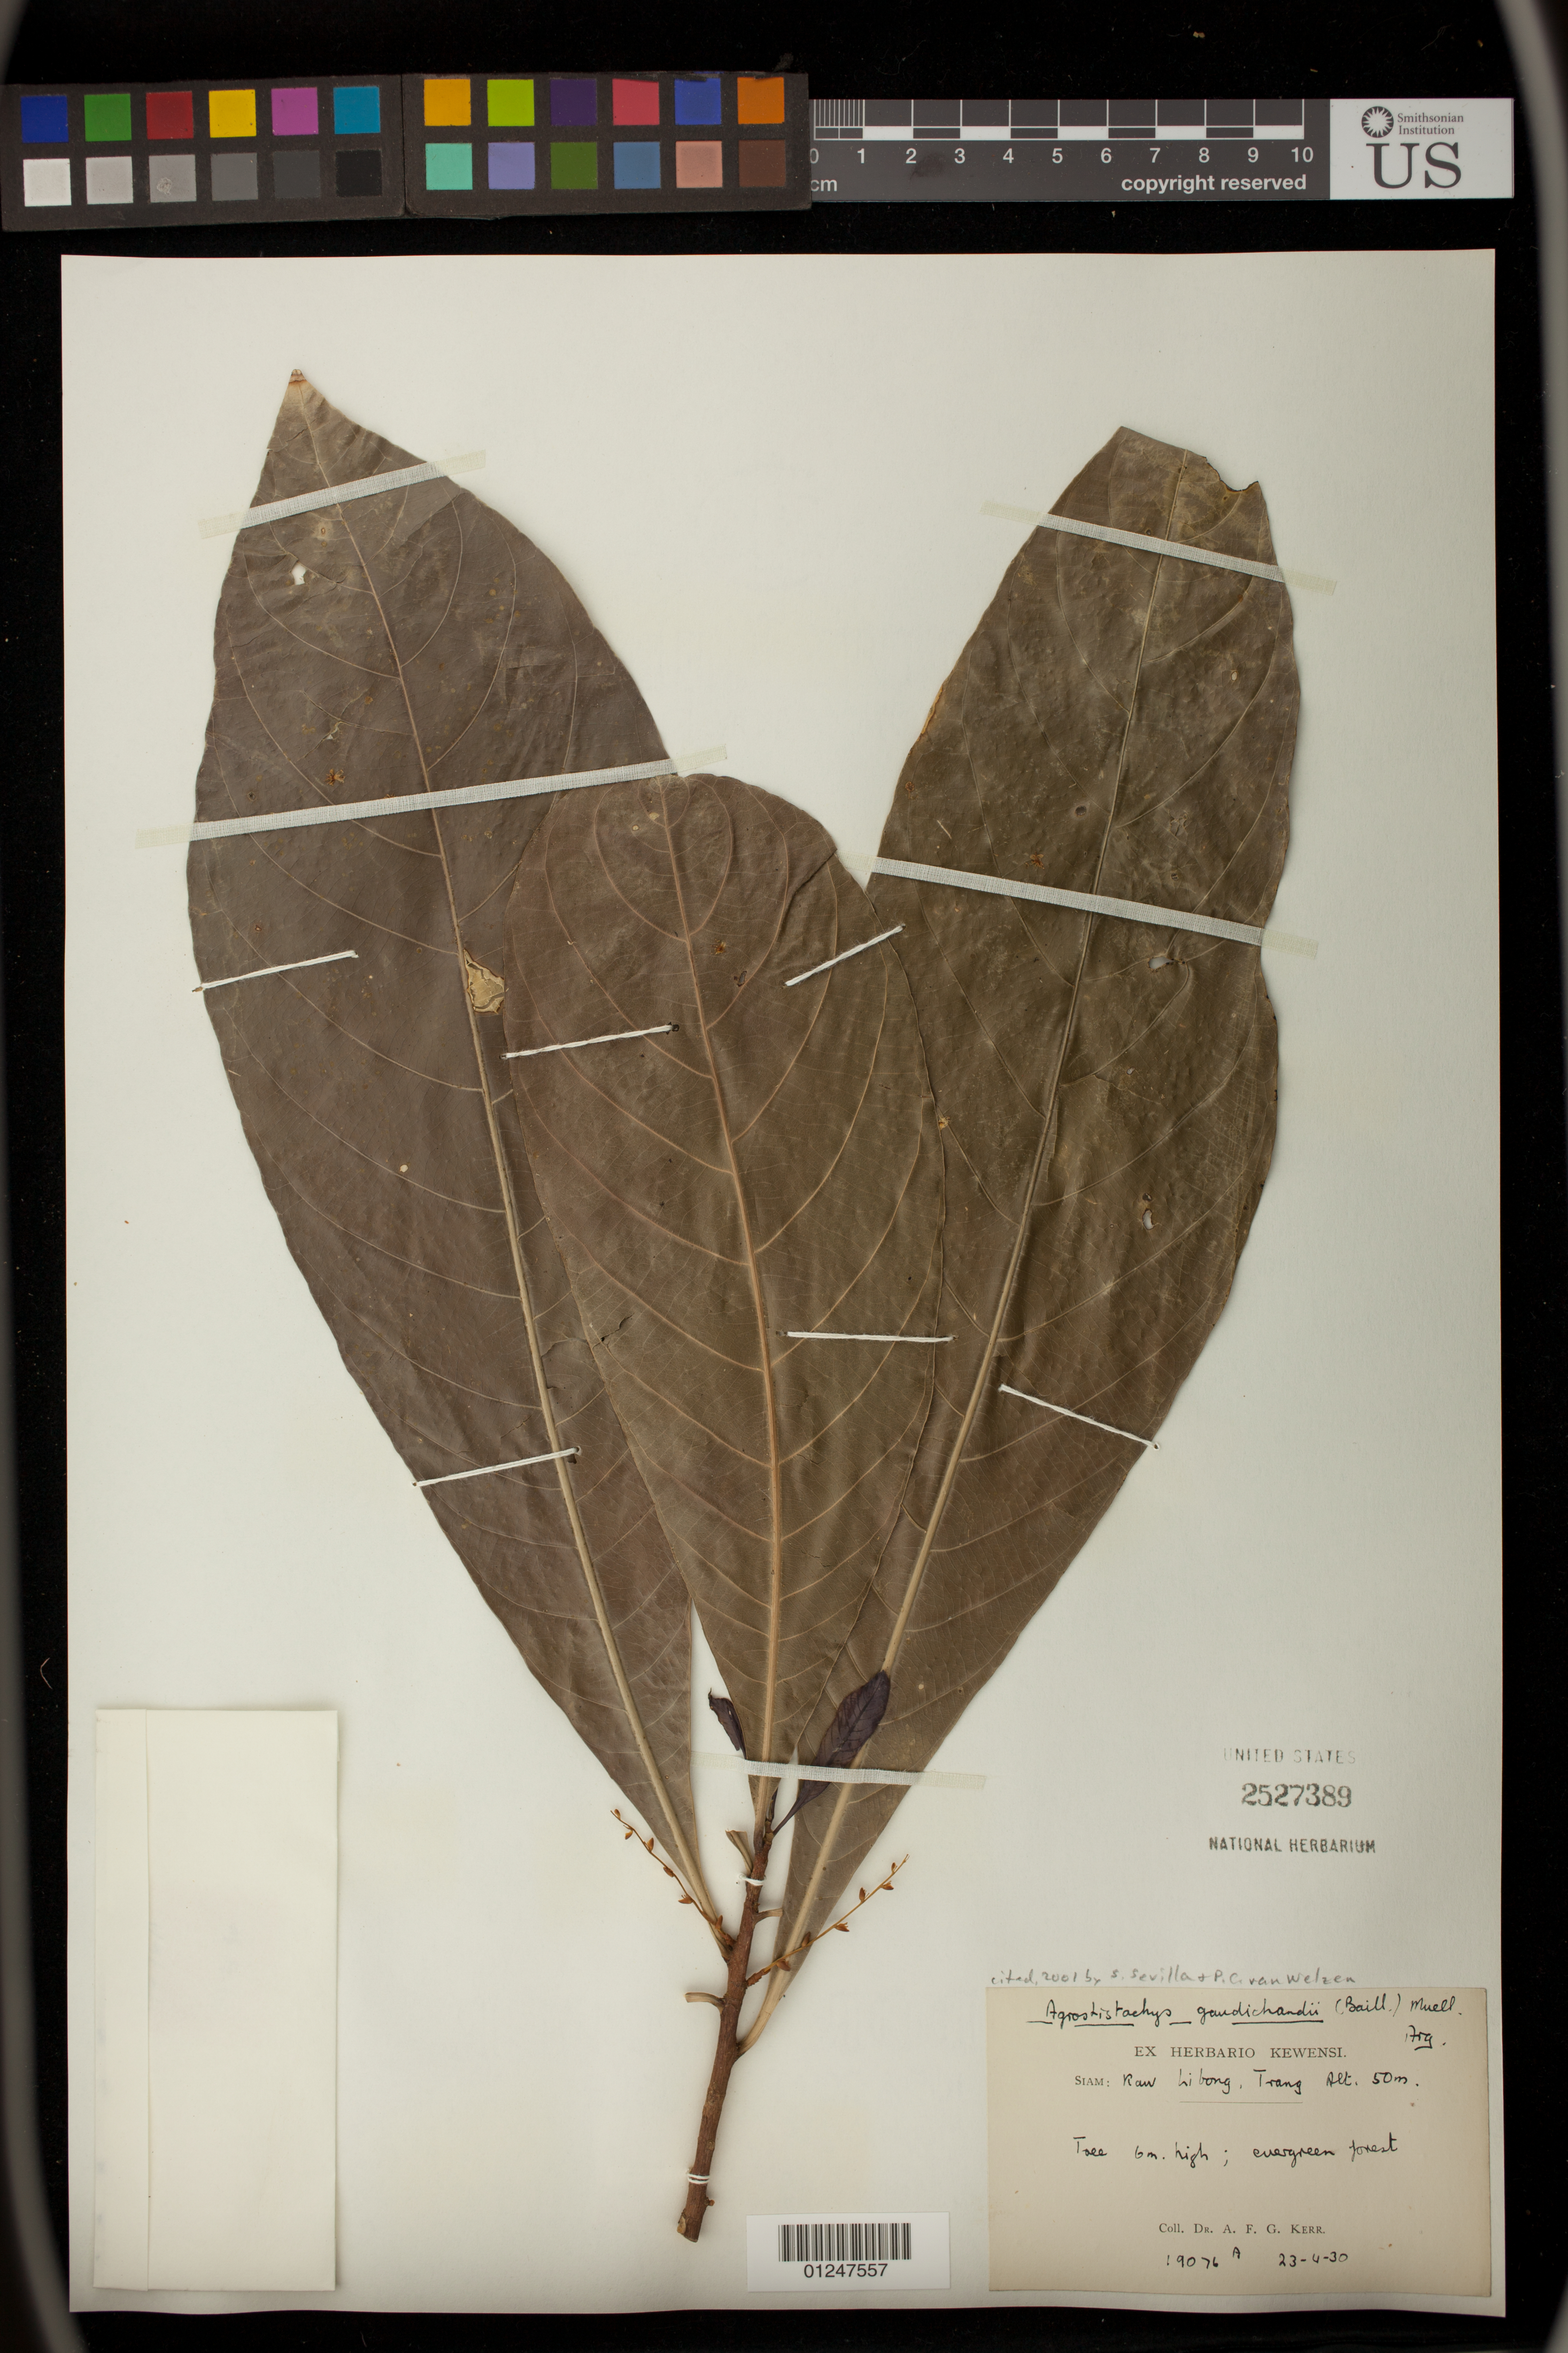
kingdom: Plantae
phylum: Tracheophyta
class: Magnoliopsida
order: Malpighiales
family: Euphorbiaceae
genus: Agrostistachys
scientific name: Agrostistachys gaudichaudii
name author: Baill. ex Müll. Arg.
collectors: A. F. G. Kerr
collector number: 19076A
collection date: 1930-04-23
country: Thailand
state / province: Trang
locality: Raw Libong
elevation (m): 50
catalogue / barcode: US 2527389